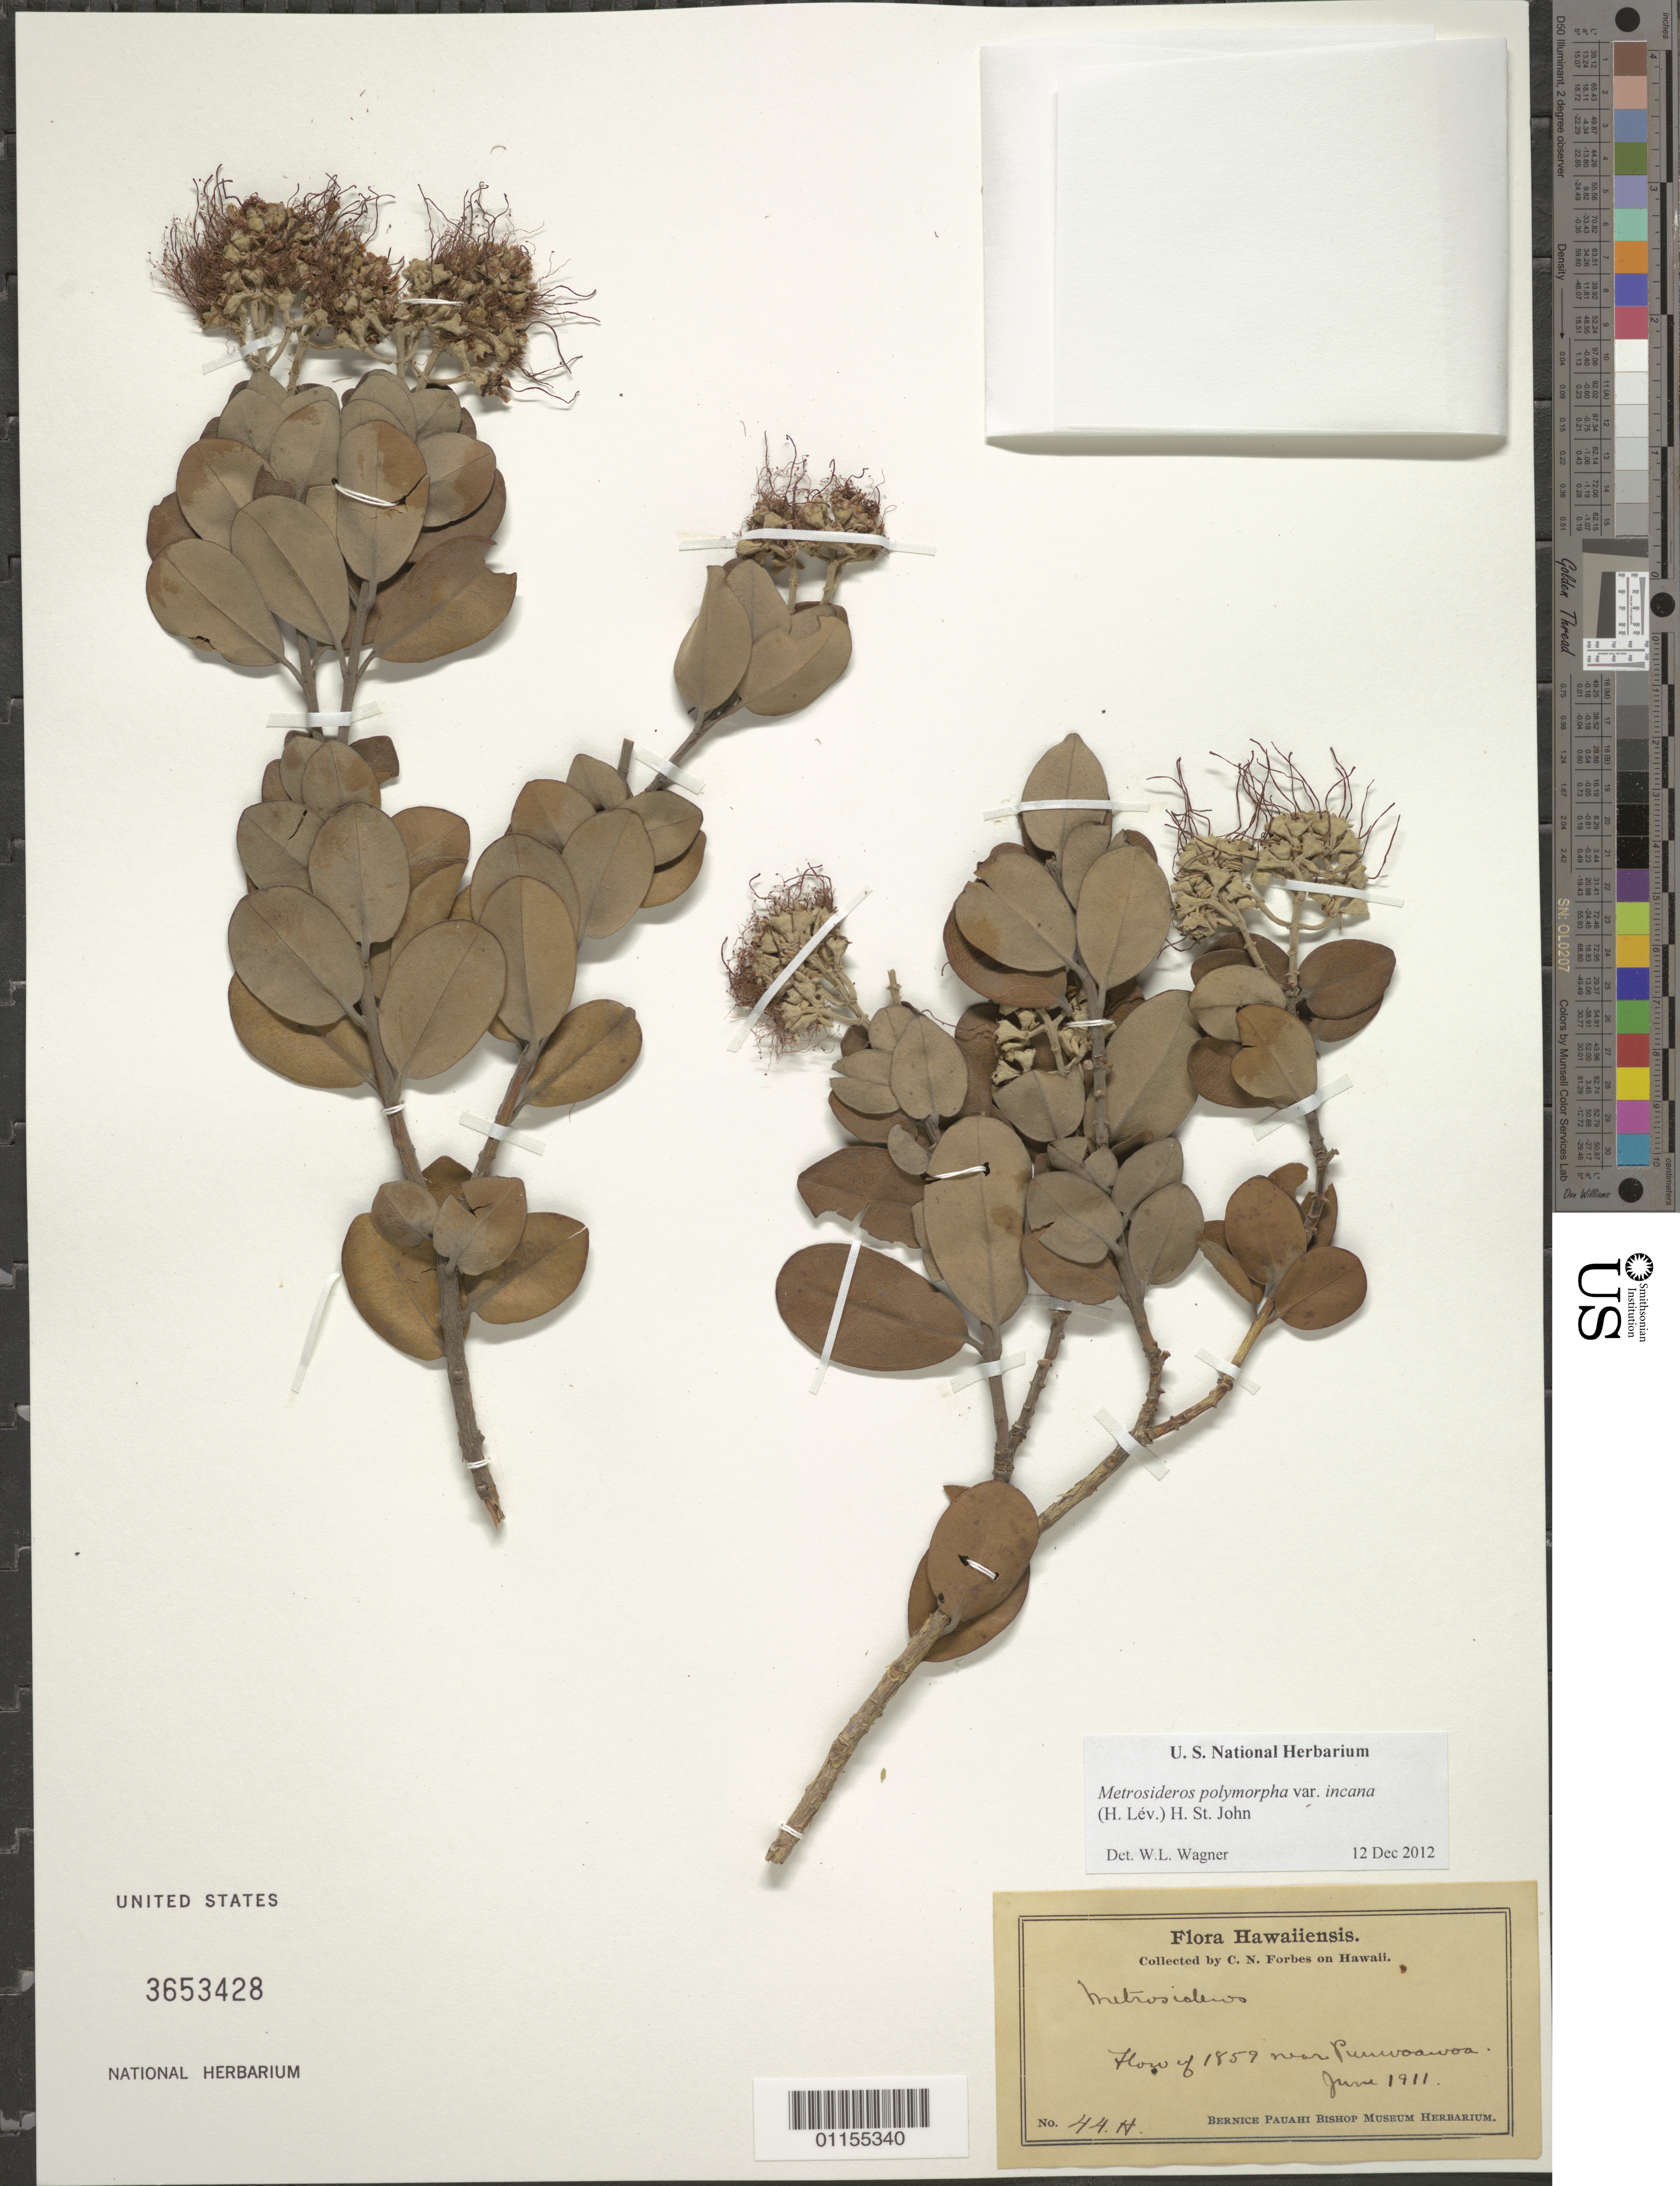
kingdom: Plantae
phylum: Tracheophyta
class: Magnoliopsida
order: Myrtales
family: Myrtaceae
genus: Metrosideros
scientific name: Metrosideros polymorpha var. incana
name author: H. St. John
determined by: Wagner, W. L., (BOT), Smithsonian Institution - National Museum of Natural History (UNITED STATES)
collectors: C. N. Forbes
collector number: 44.H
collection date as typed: jun 1911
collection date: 1911-06/1991-06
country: United States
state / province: Hawaii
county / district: Hawaii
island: Hawaii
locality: Flow of 1859 near Pu'uwa'awa'a.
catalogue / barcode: US 3653428